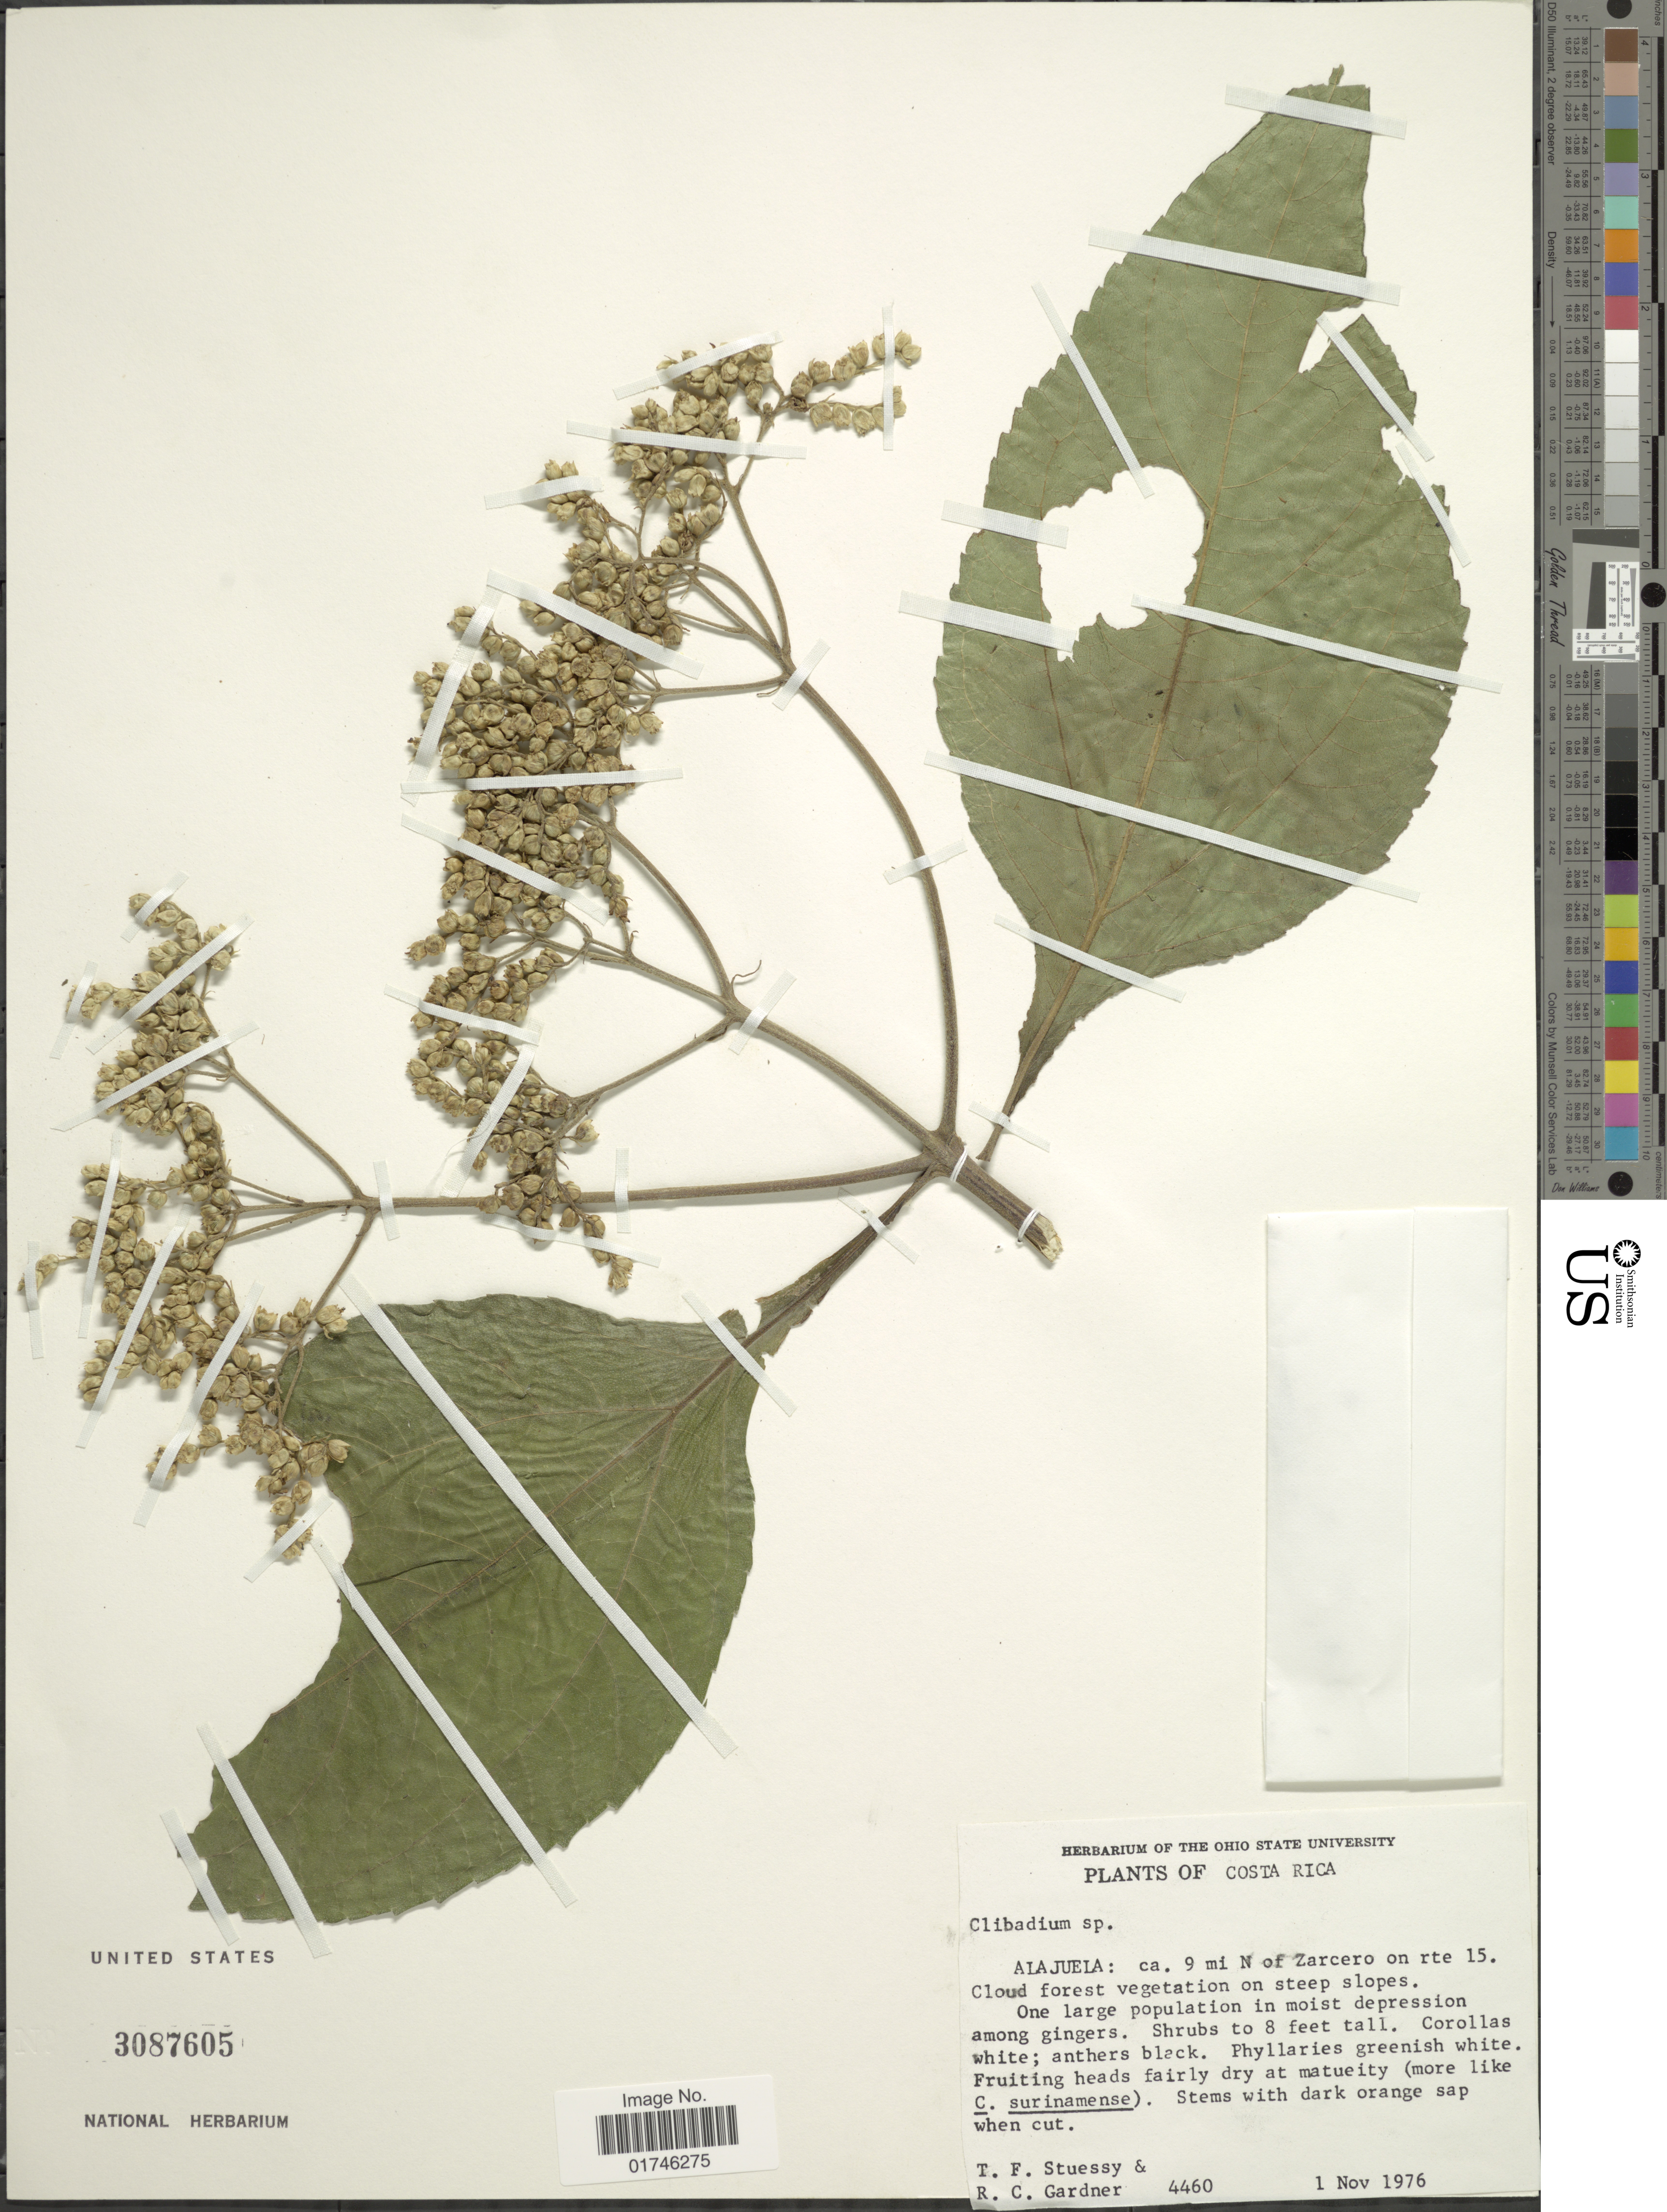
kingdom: Plantae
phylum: Tracheophyta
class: Magnoliopsida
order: Asterales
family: Asteraceae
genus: Clibadium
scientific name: Clibadium sp.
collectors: T. Stuessy & R. C. Gardner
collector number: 4460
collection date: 1976-11-01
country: Costa Rica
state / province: Alajuela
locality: Alajuela: ca. 9 mi N of Zarcero on rte 15.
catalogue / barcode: US 3087605